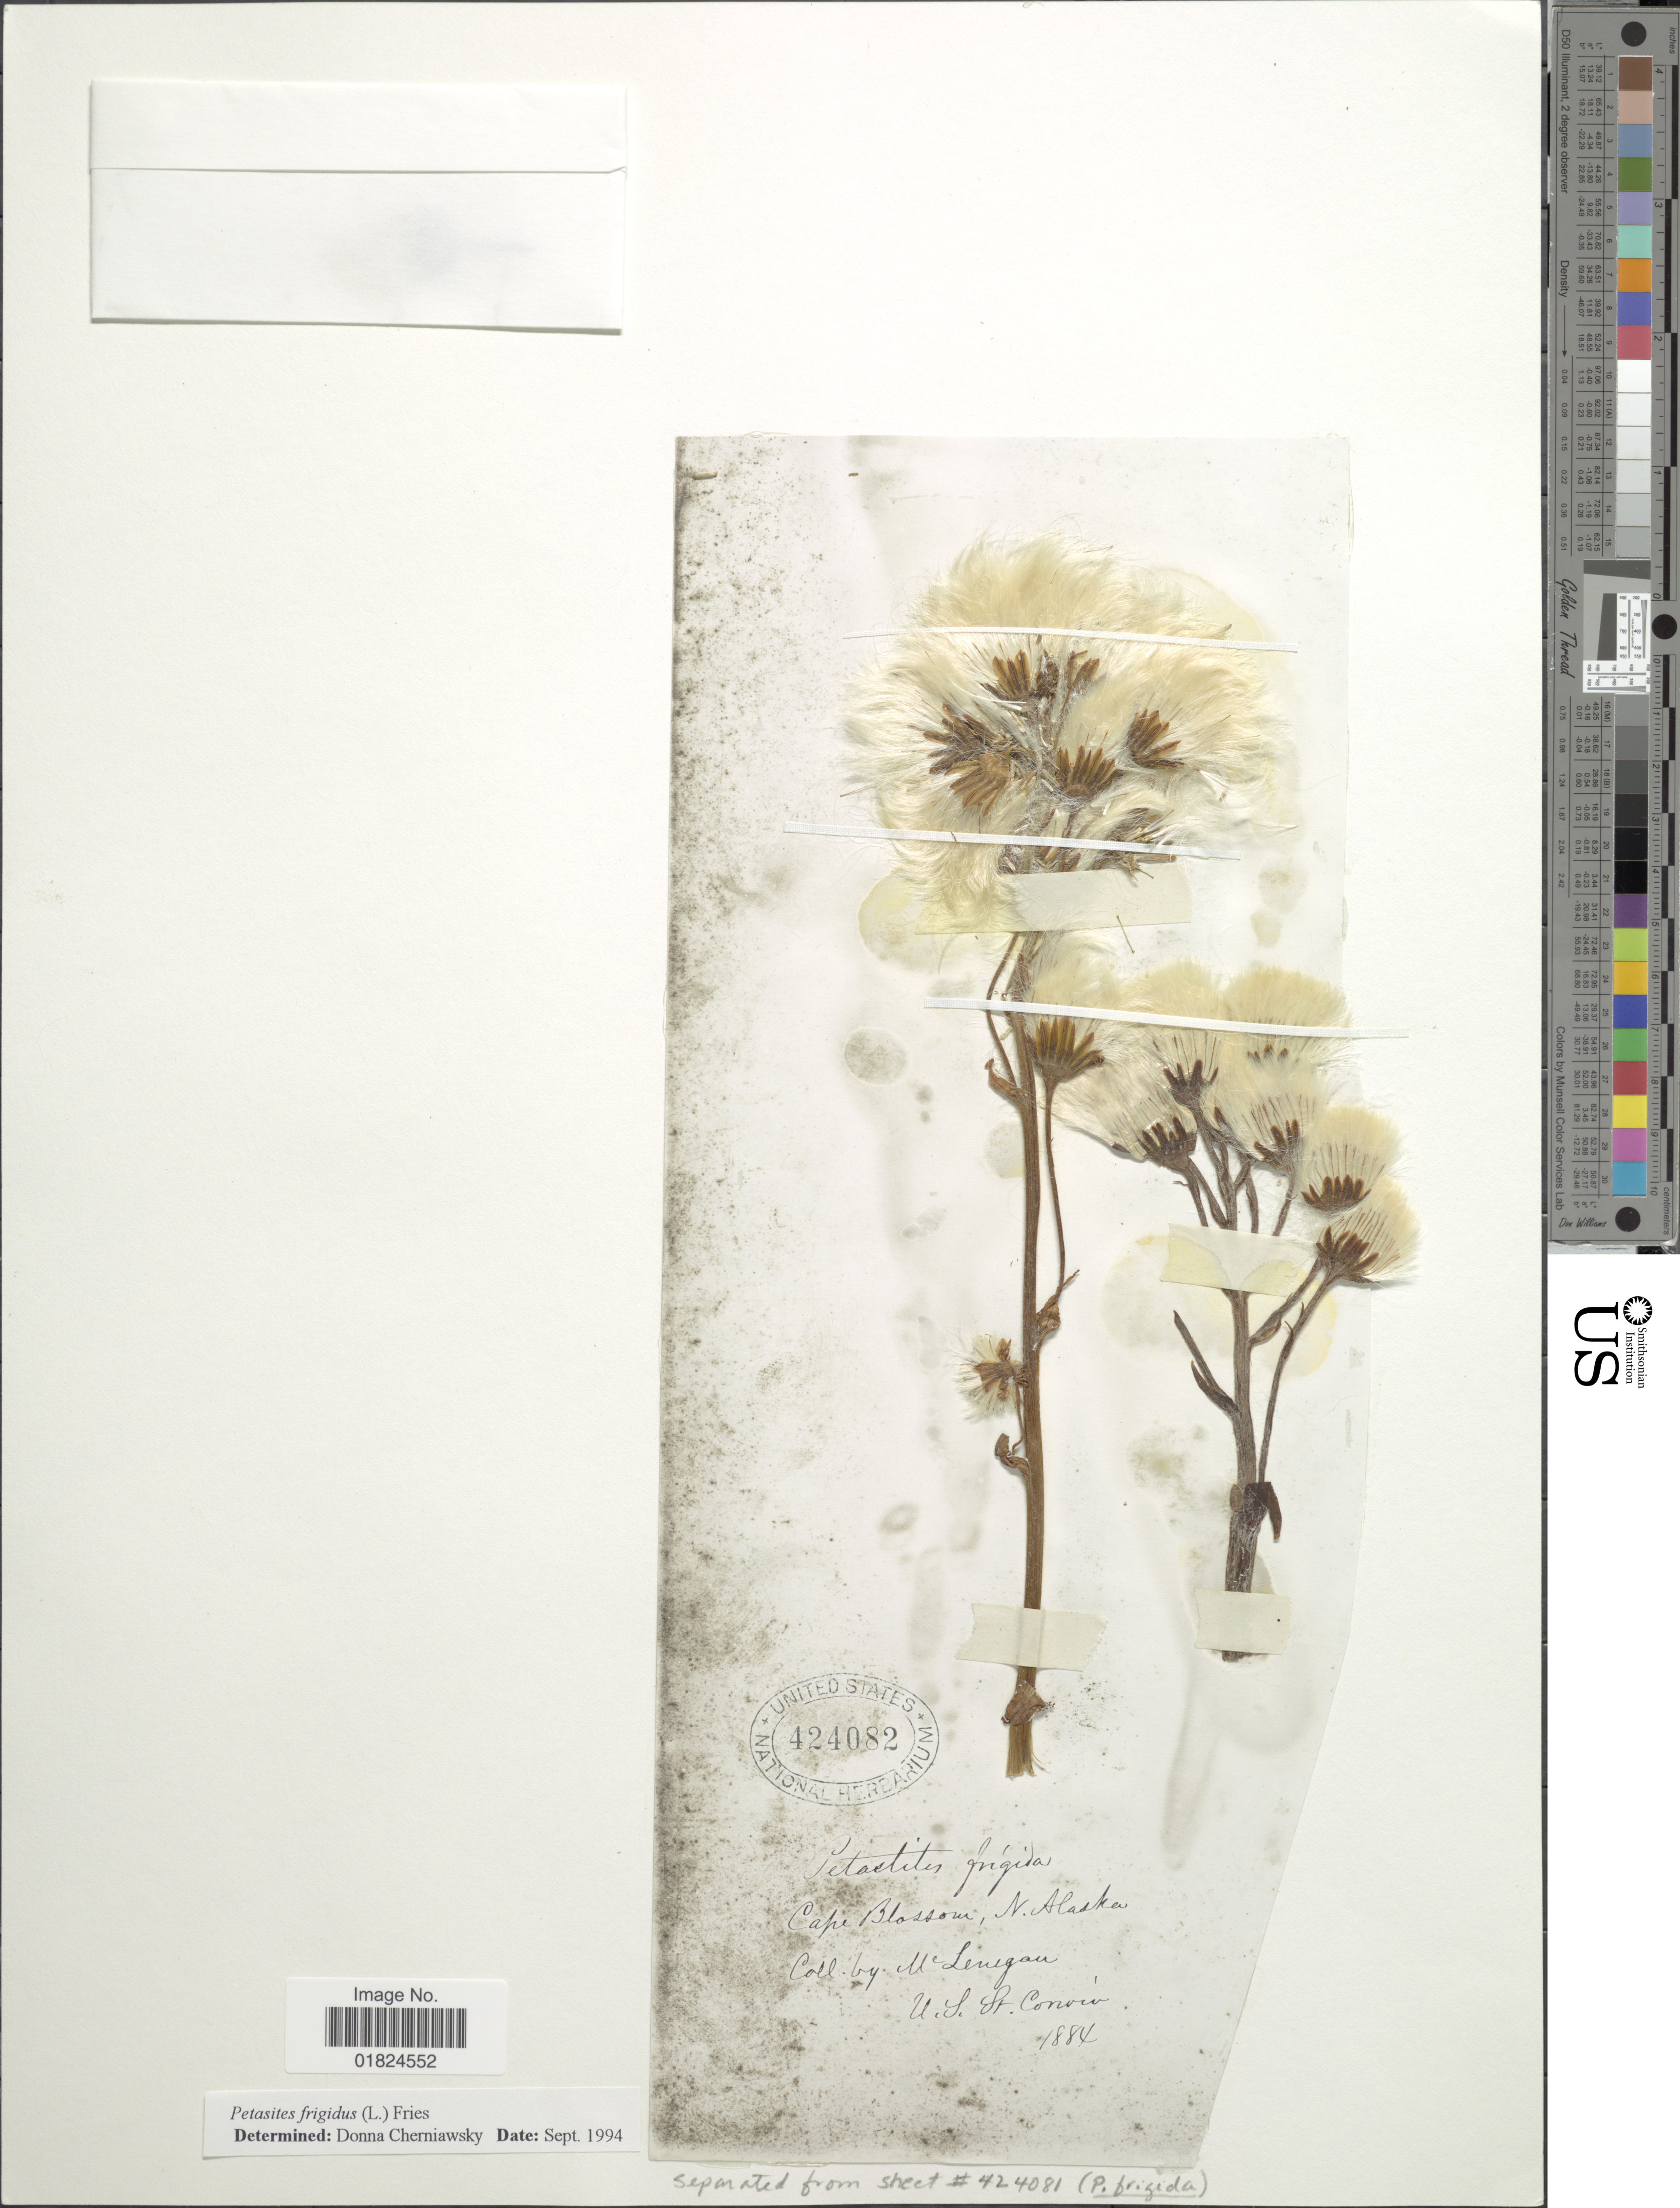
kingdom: Plantae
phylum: Tracheophyta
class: Magnoliopsida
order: Asterales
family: Asteraceae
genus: Petasites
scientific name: Petasites frigidus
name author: (L.) Fr.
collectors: McLenegan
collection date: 1884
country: United States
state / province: Alaska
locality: Cape Blossom, N. Alaska, U.S. St. Conviv.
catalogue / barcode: US 424082